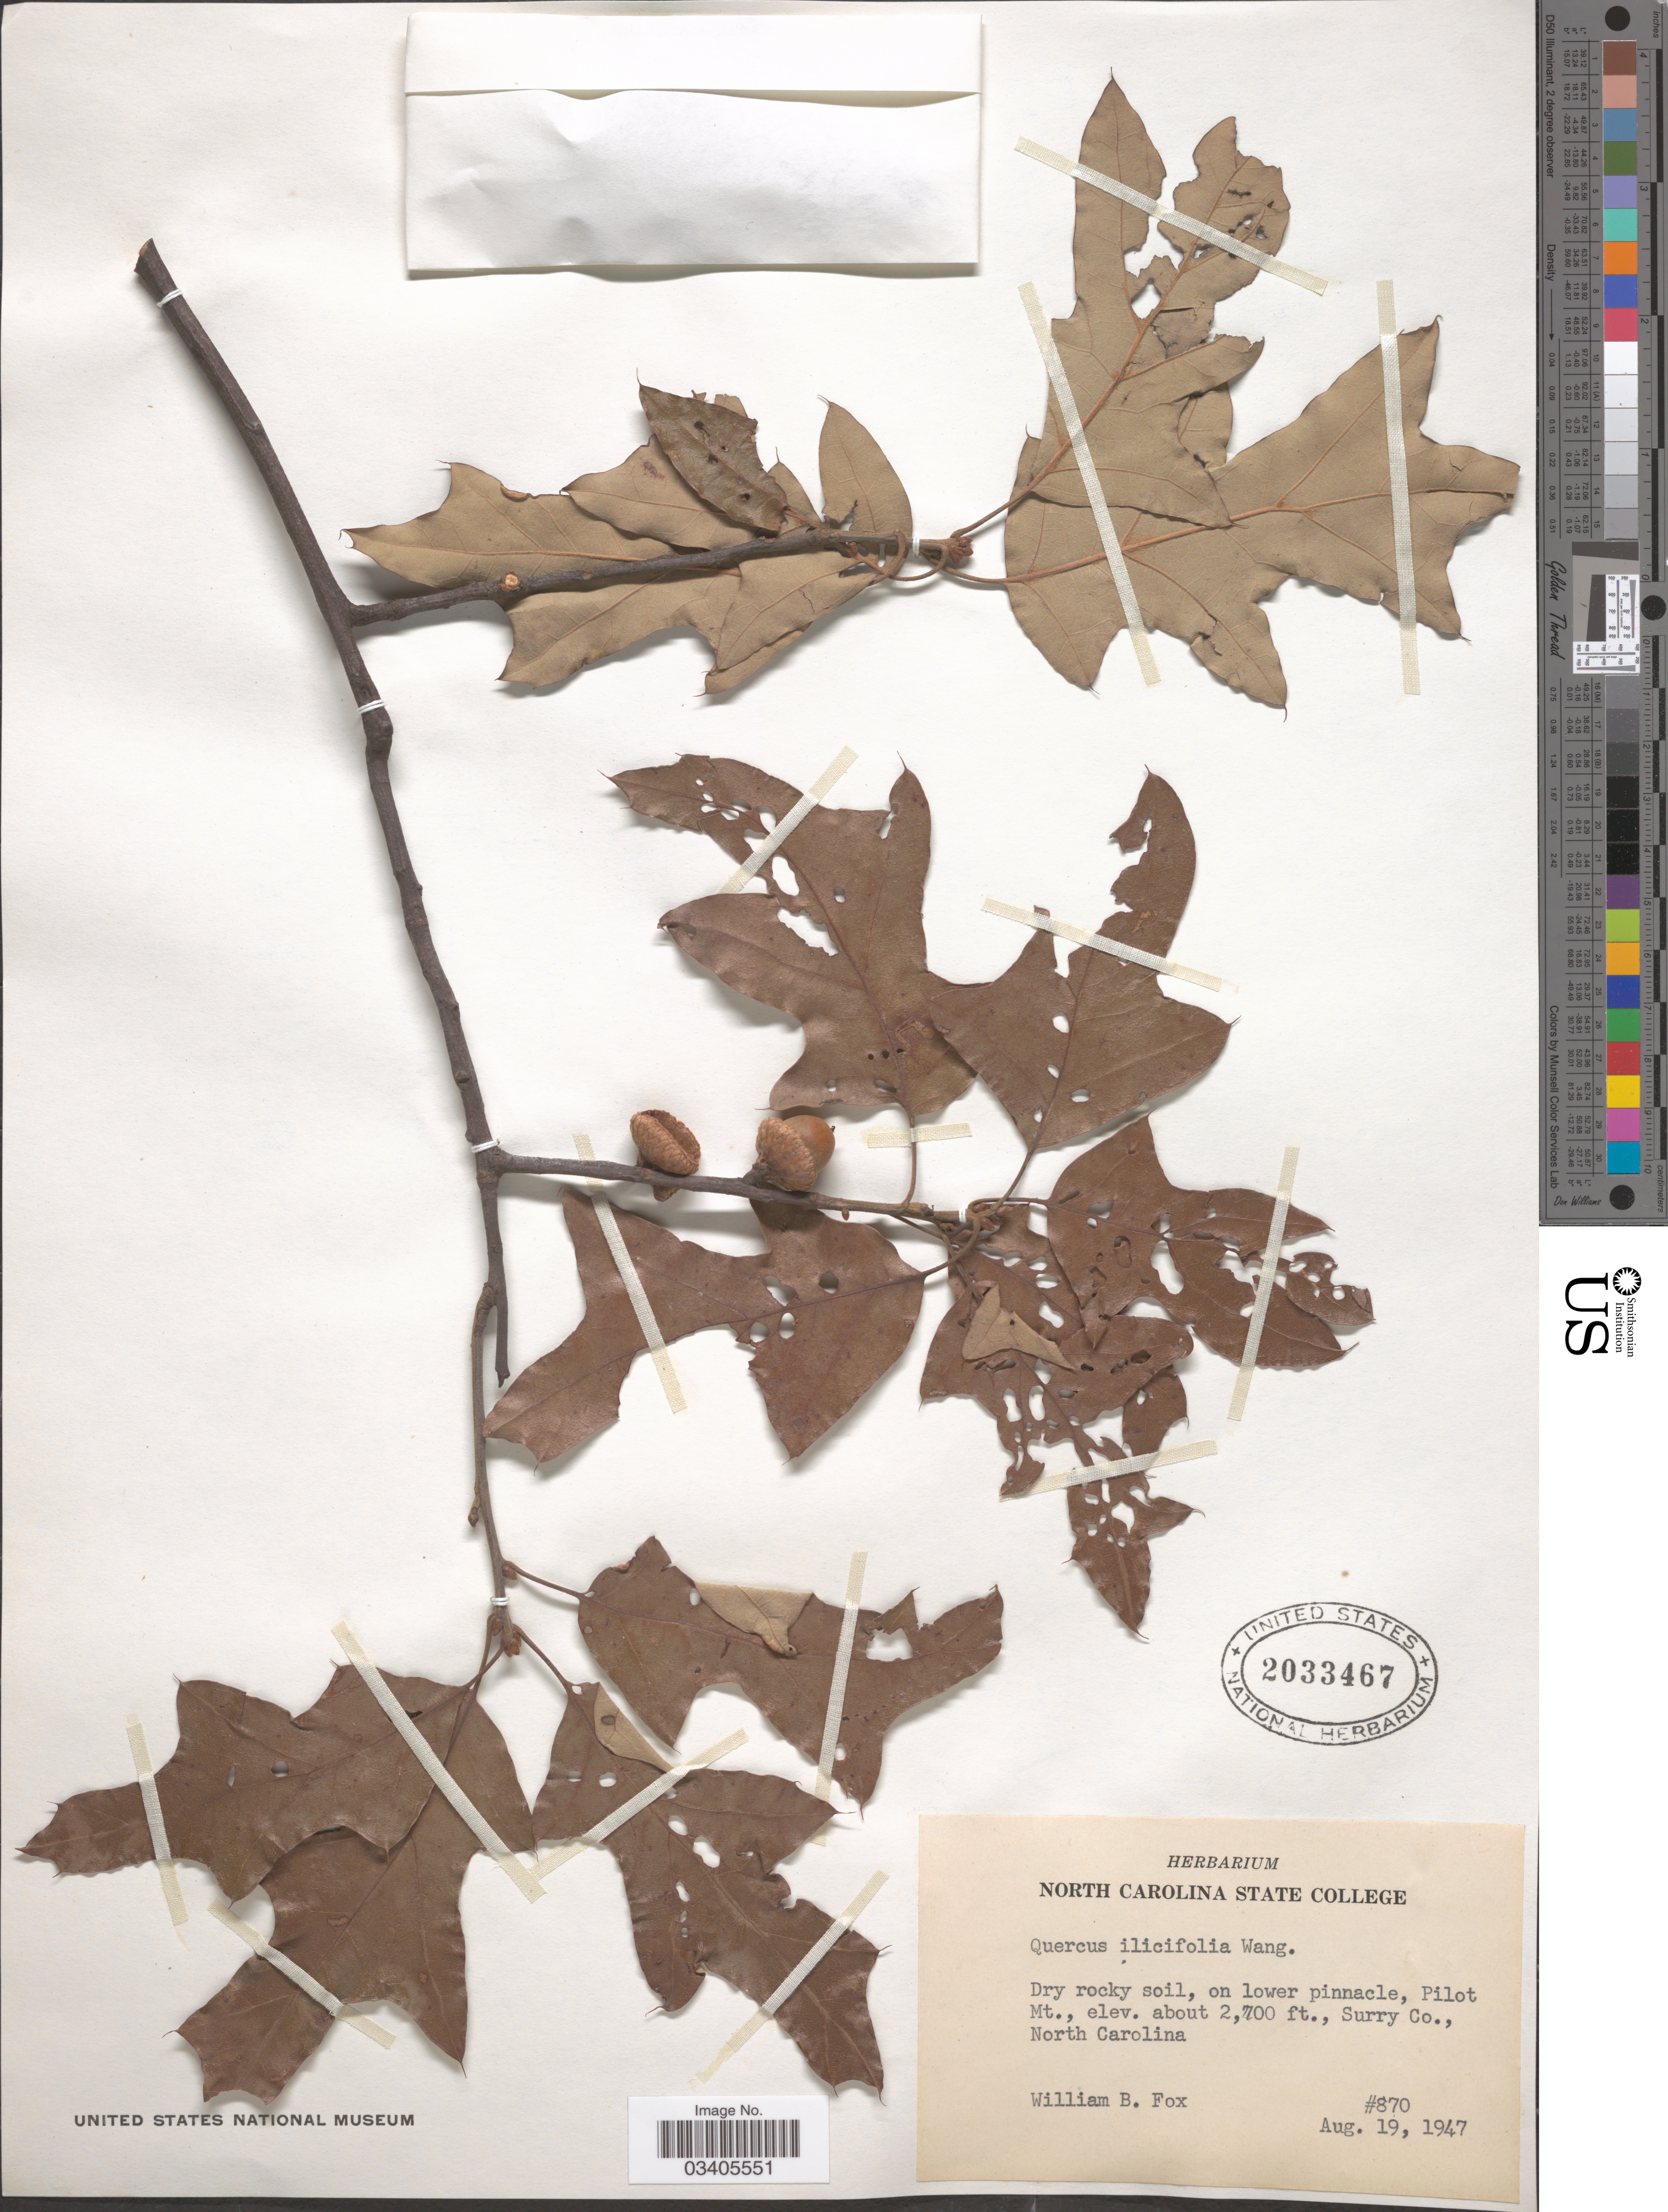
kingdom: Plantae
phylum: Tracheophyta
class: Magnoliopsida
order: Fagales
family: Fagaceae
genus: Quercus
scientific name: Quercus ilicifolia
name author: Wangenh.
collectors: W. B. Fox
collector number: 870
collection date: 1947-08-19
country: United States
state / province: North Carolina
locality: Pilot Mt. Surry Co.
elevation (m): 823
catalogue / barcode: US 2033467